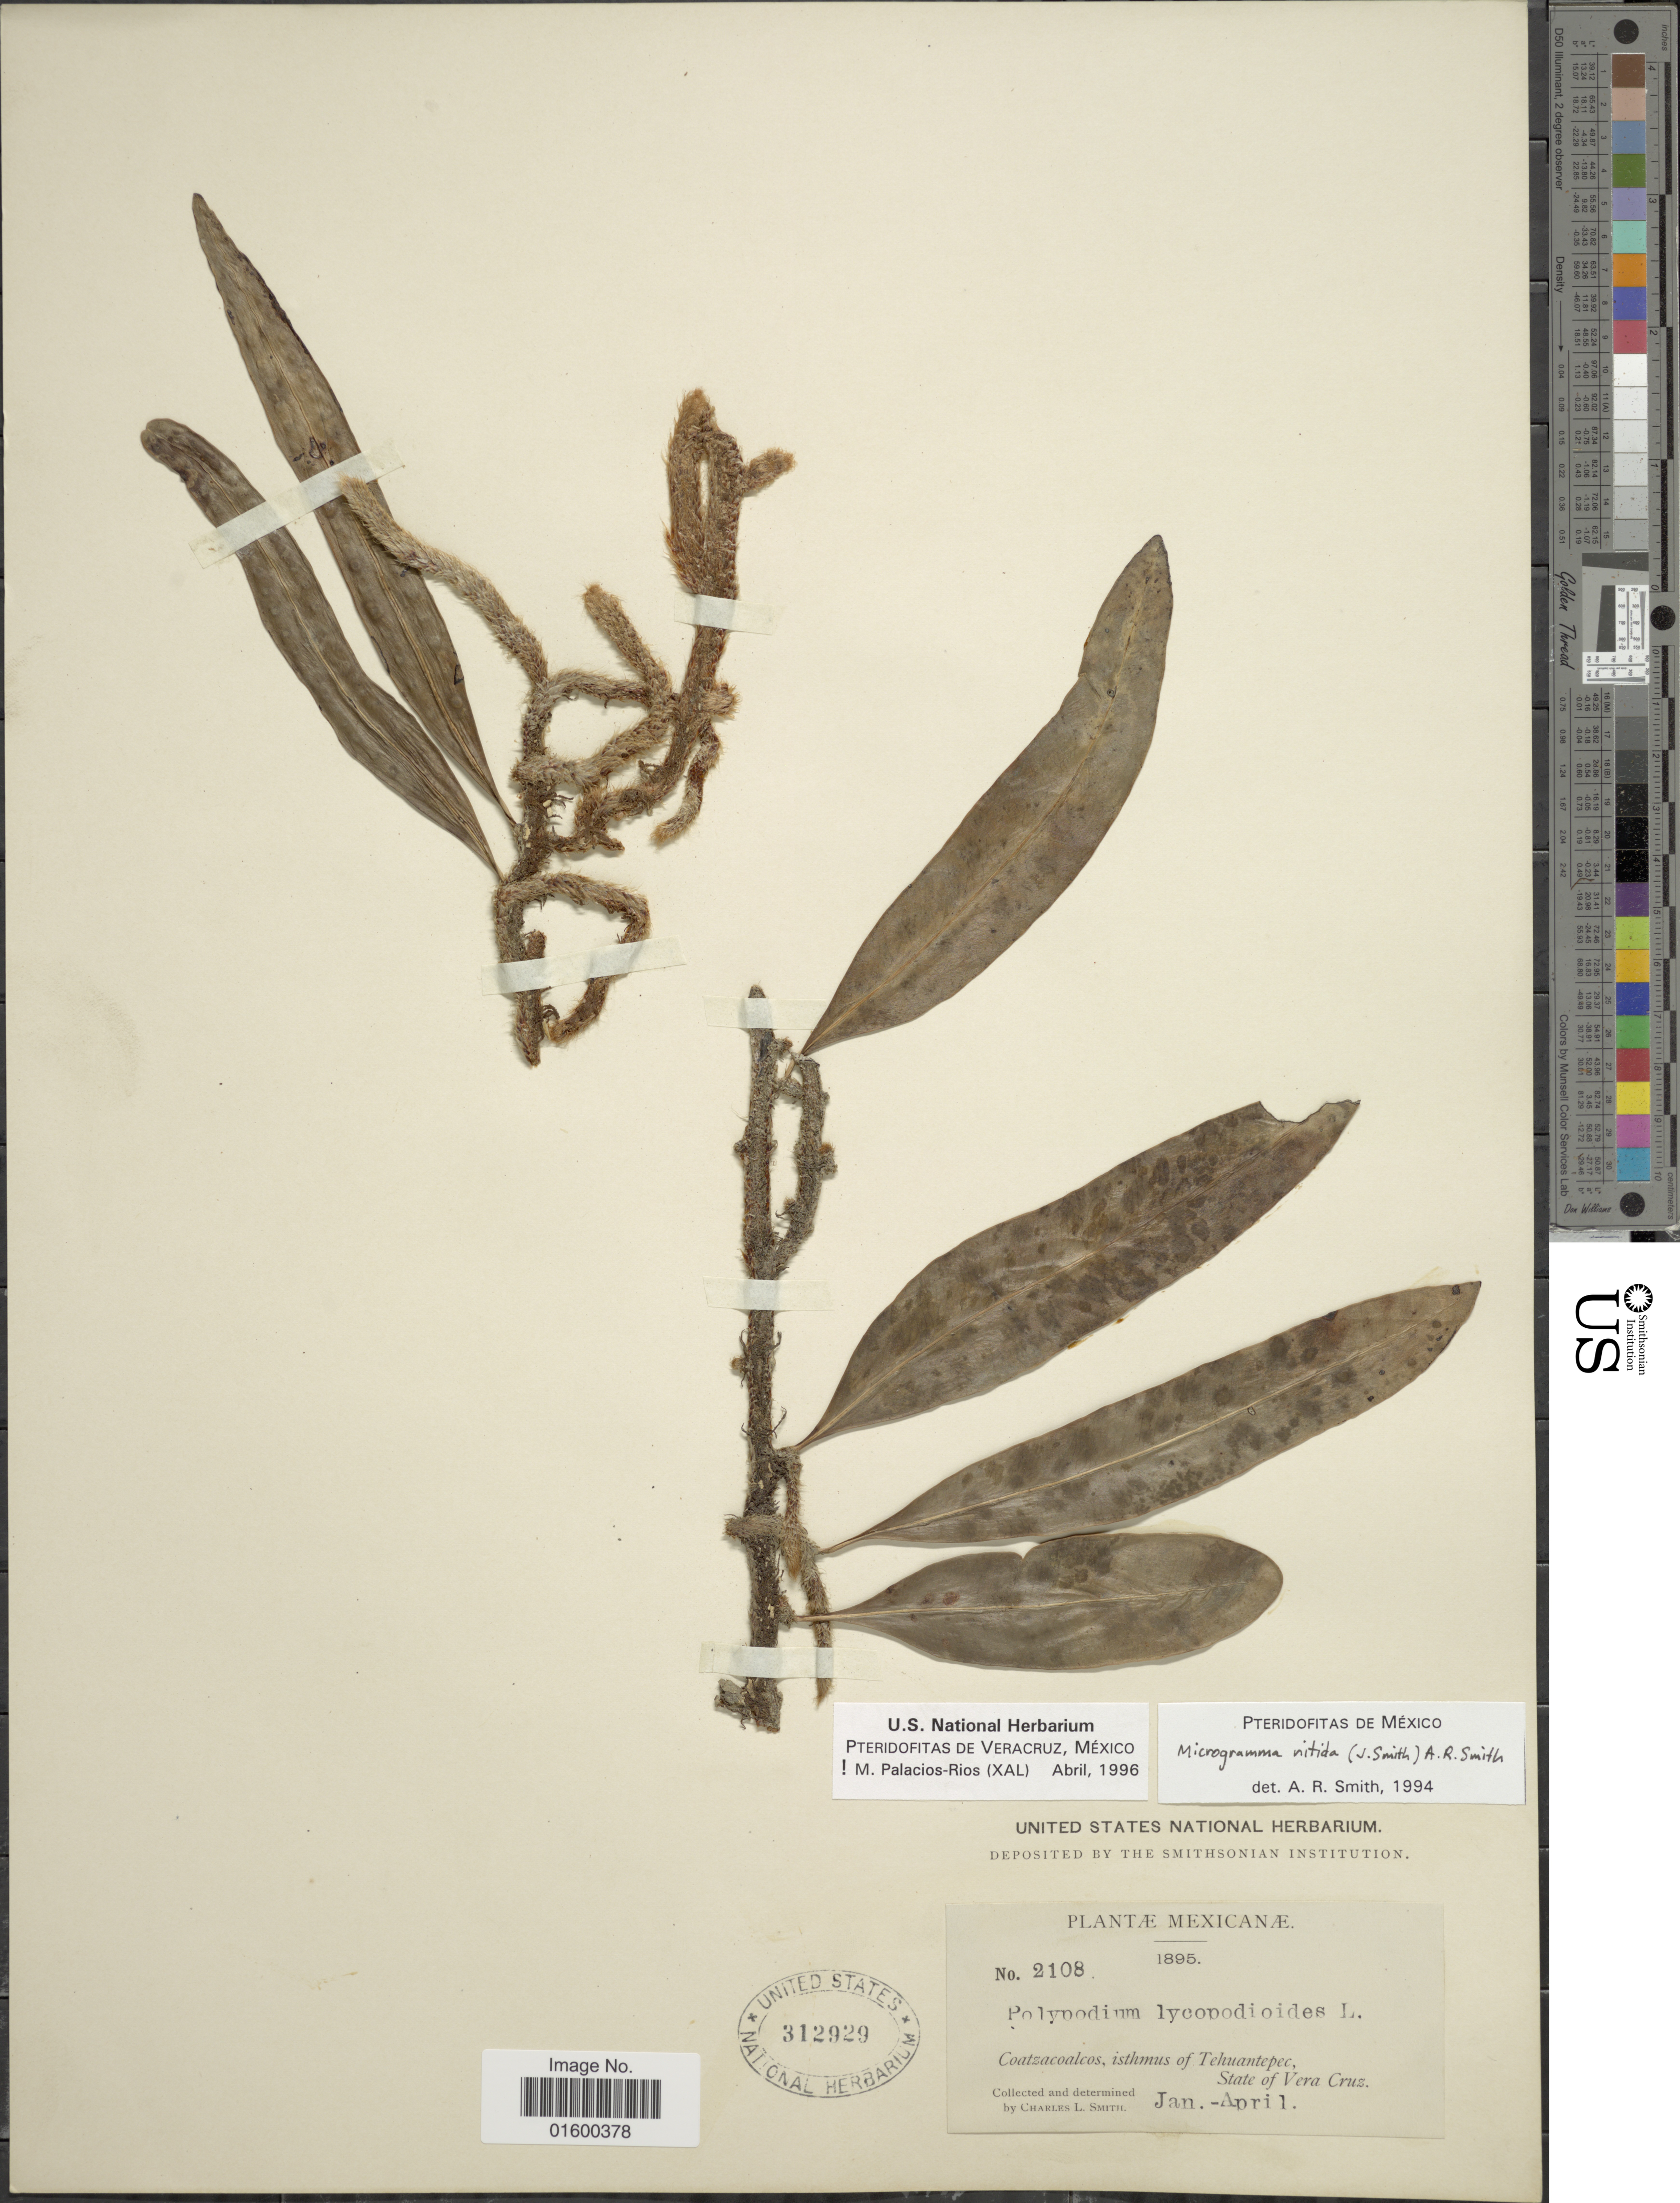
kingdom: Plantae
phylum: Tracheophyta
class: Polypodiopsida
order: Polypodiales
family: Polypodiaceae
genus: Microgramma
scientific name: Microgramma nitida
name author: (J. Sm.) A.R. Sm.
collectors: C. L. Smith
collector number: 2108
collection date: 1895-01/1895-04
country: Mexico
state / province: Veracruz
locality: Mexicanae, State of Vera Cruz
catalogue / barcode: US 312929